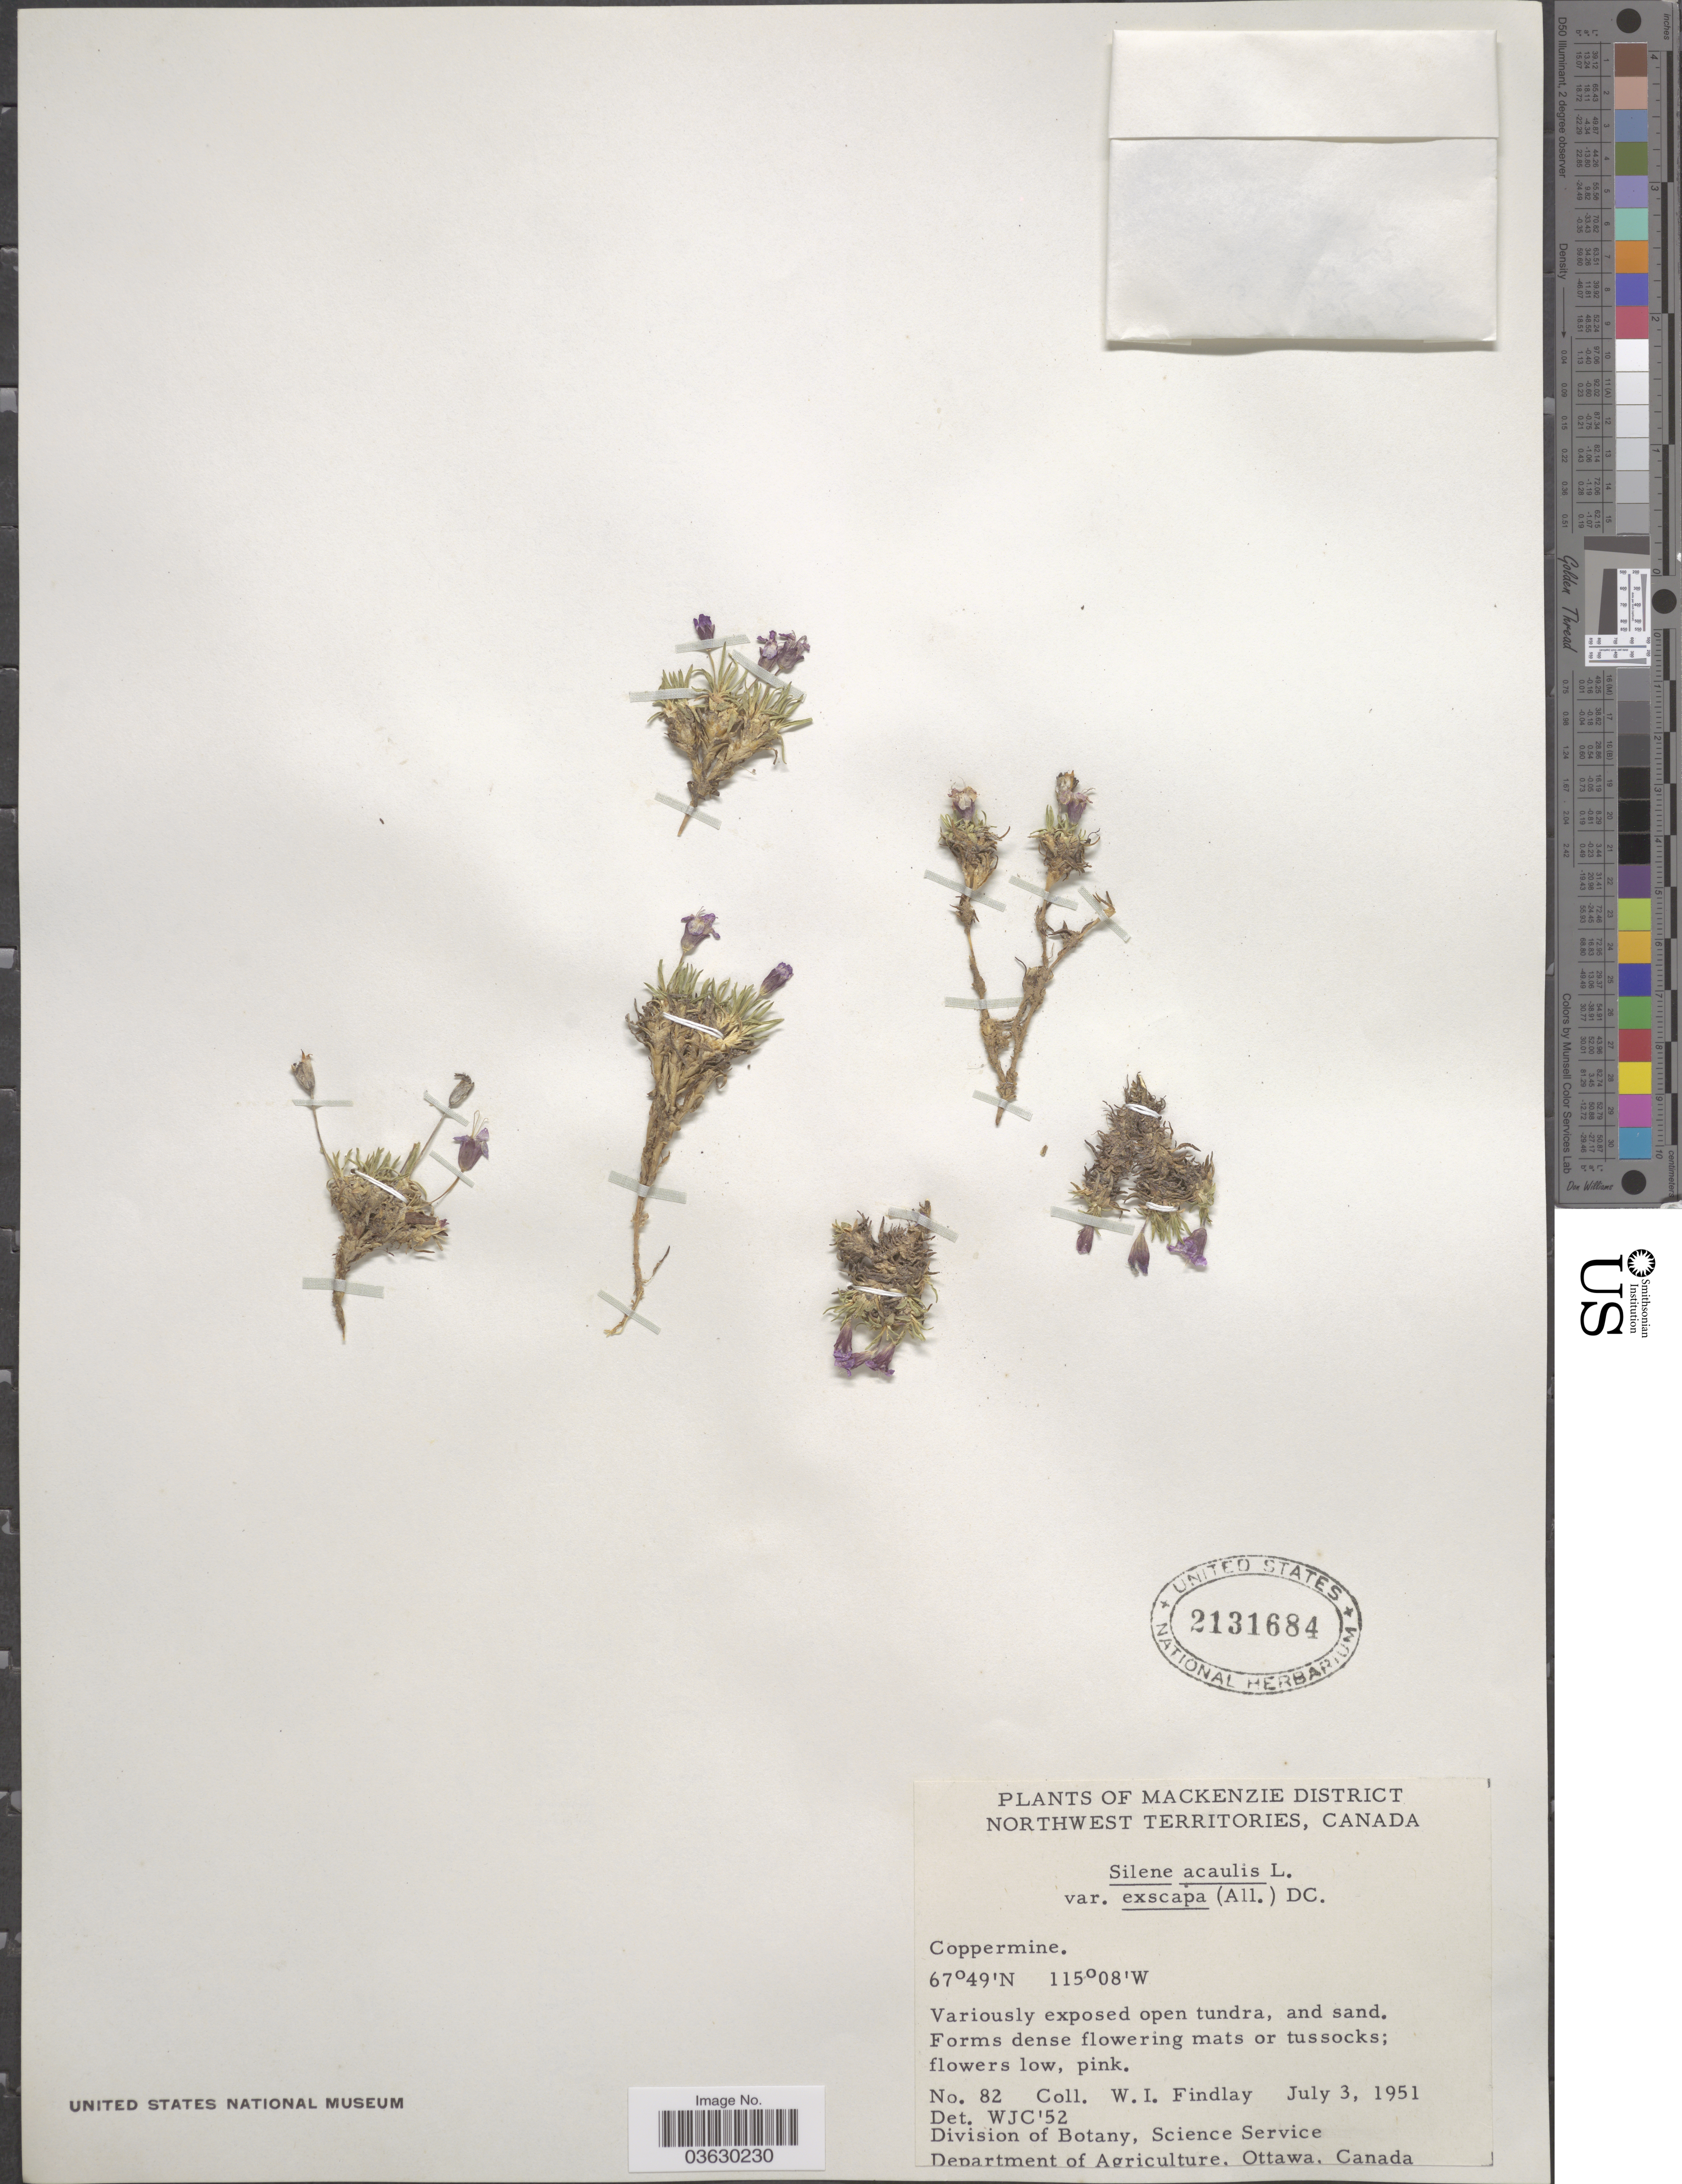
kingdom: Plantae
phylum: Tracheophyta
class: Magnoliopsida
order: Caryophyllales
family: Caryophyllaceae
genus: Silene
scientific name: Silene acaulis var. exscapa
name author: (All.) DC.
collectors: W. Findlay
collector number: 82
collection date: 1951-07-03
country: Canada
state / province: Northwest Territories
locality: Mackenzie District. Coppermine.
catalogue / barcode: US 2131684